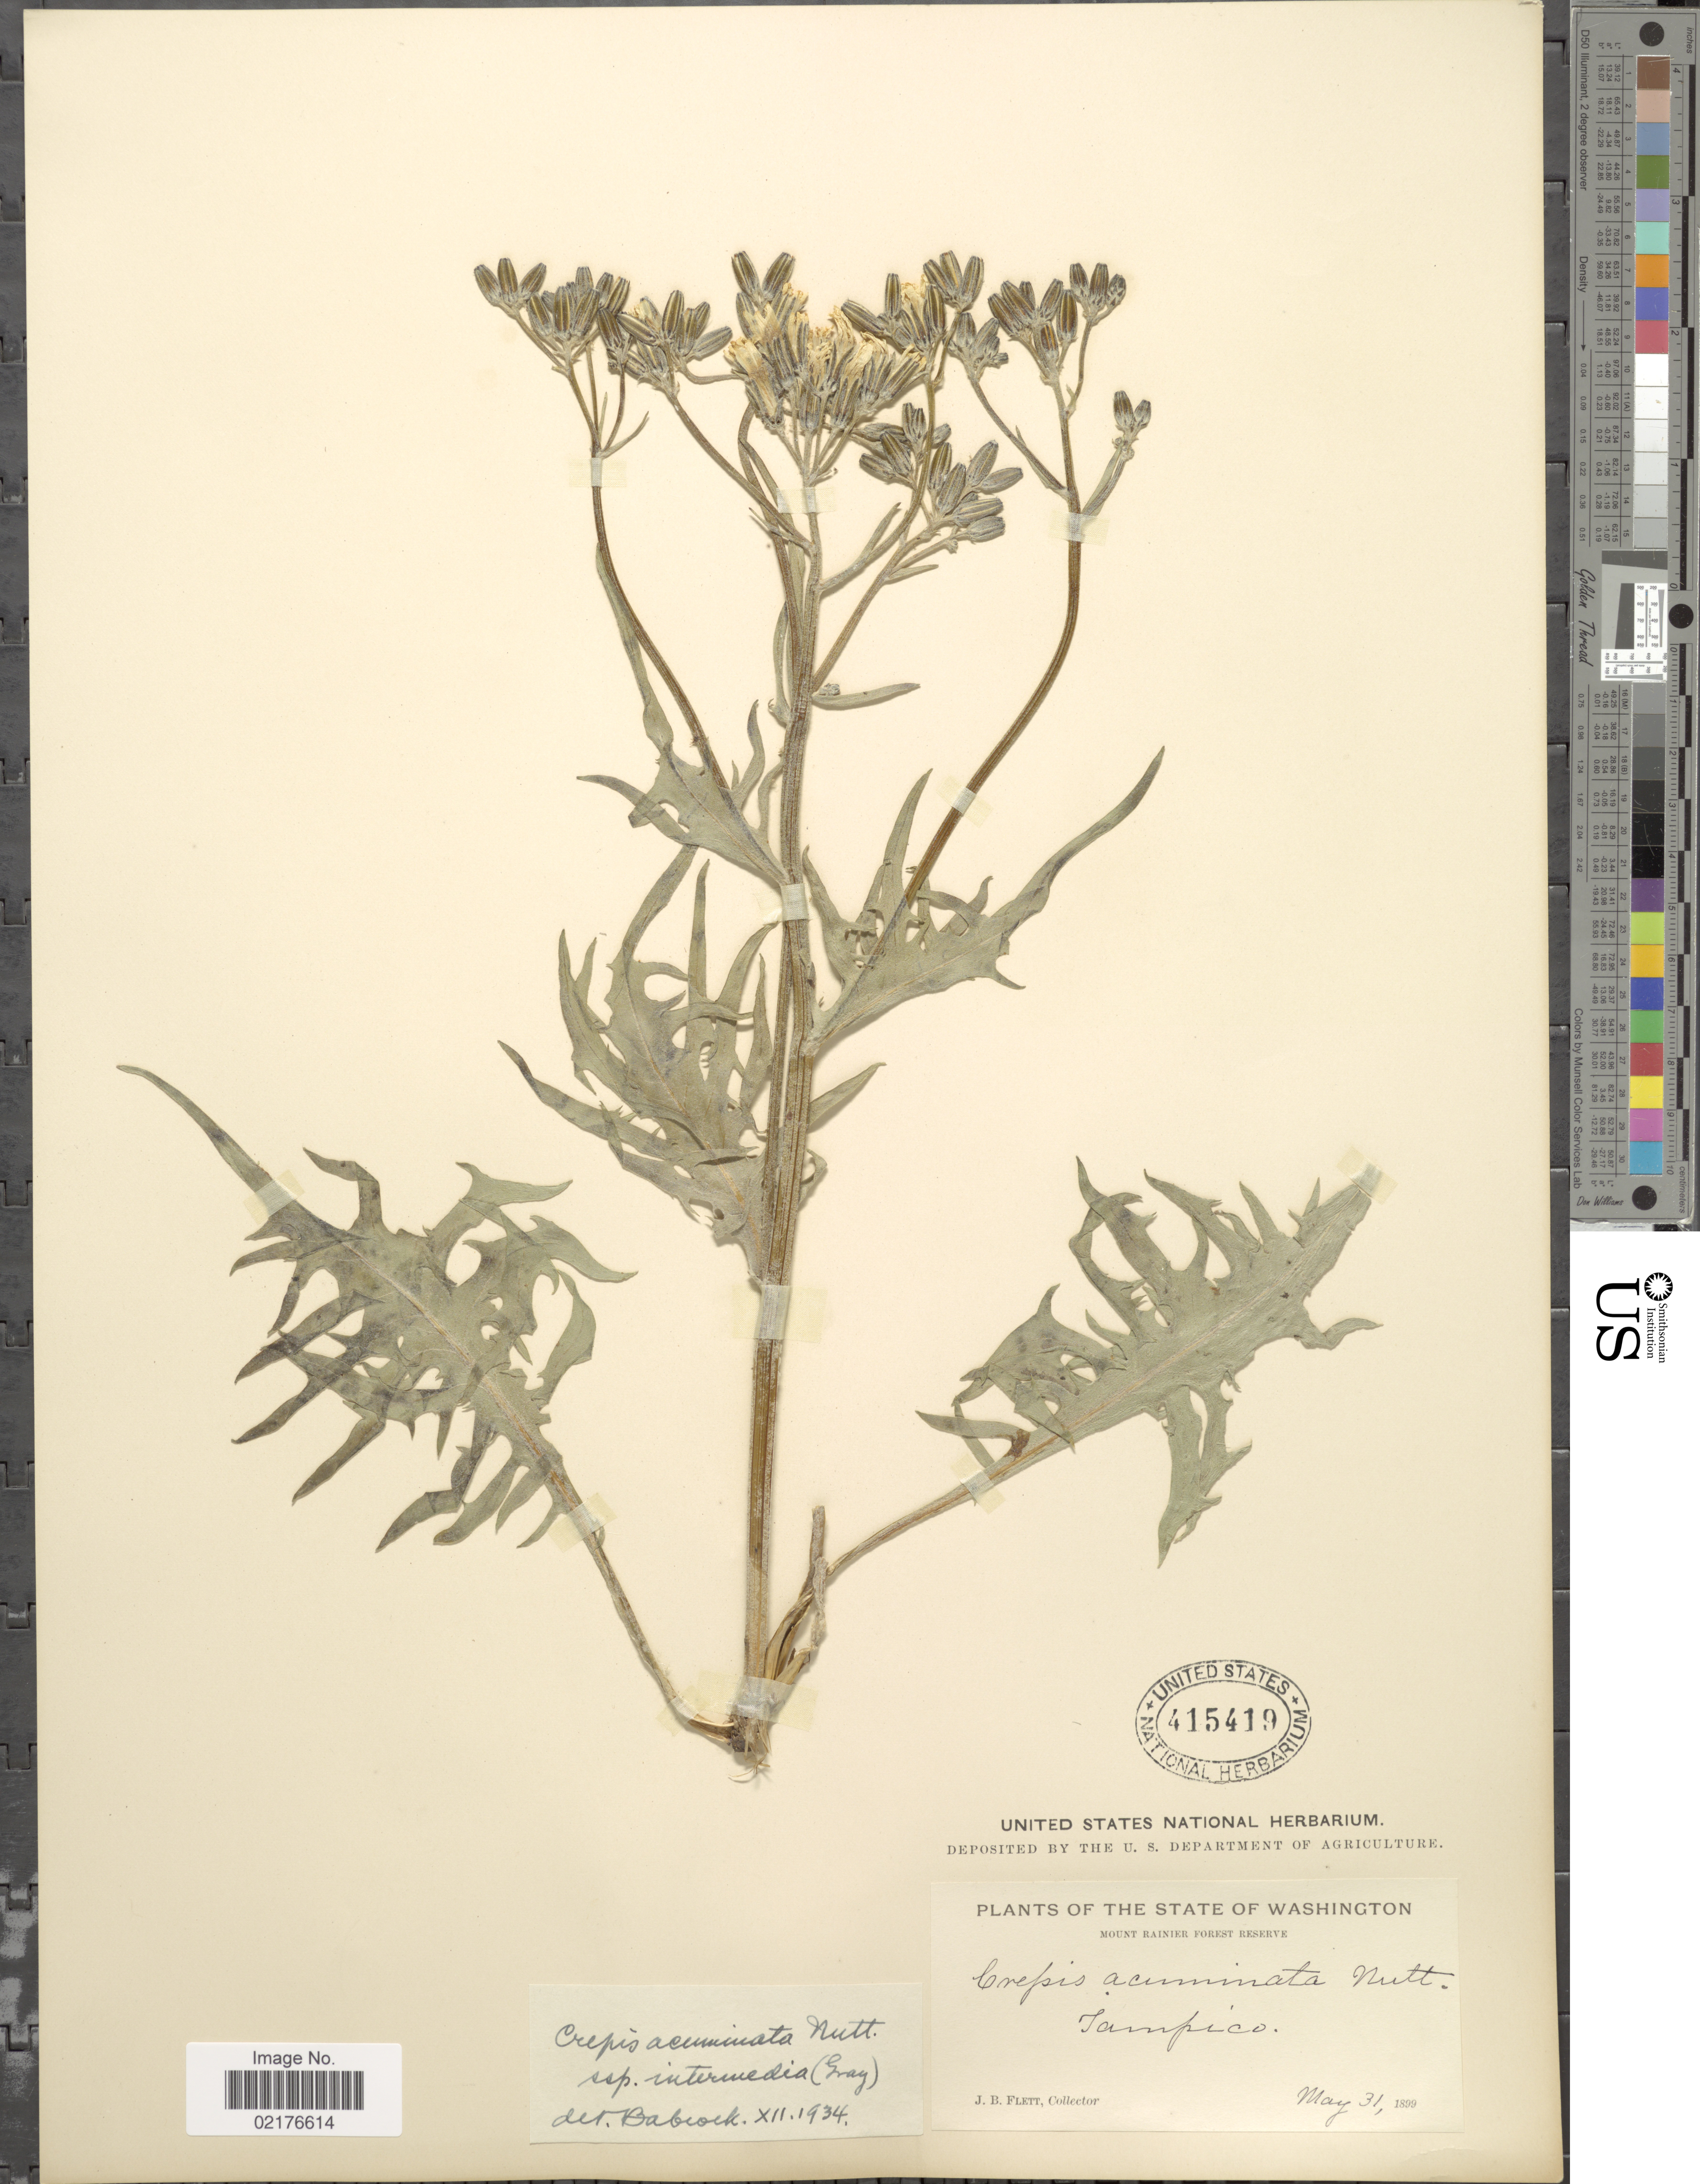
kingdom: Plantae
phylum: Tracheophyta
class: Magnoliopsida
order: Asterales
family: Asteraceae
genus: Crepis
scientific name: Crepis acuminata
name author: Nutt.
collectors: J. Flett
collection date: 1899-05-31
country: United States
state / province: Washington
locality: The State of Washington, Tampico, Mount Rainier Forest Reserve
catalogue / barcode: US 415419